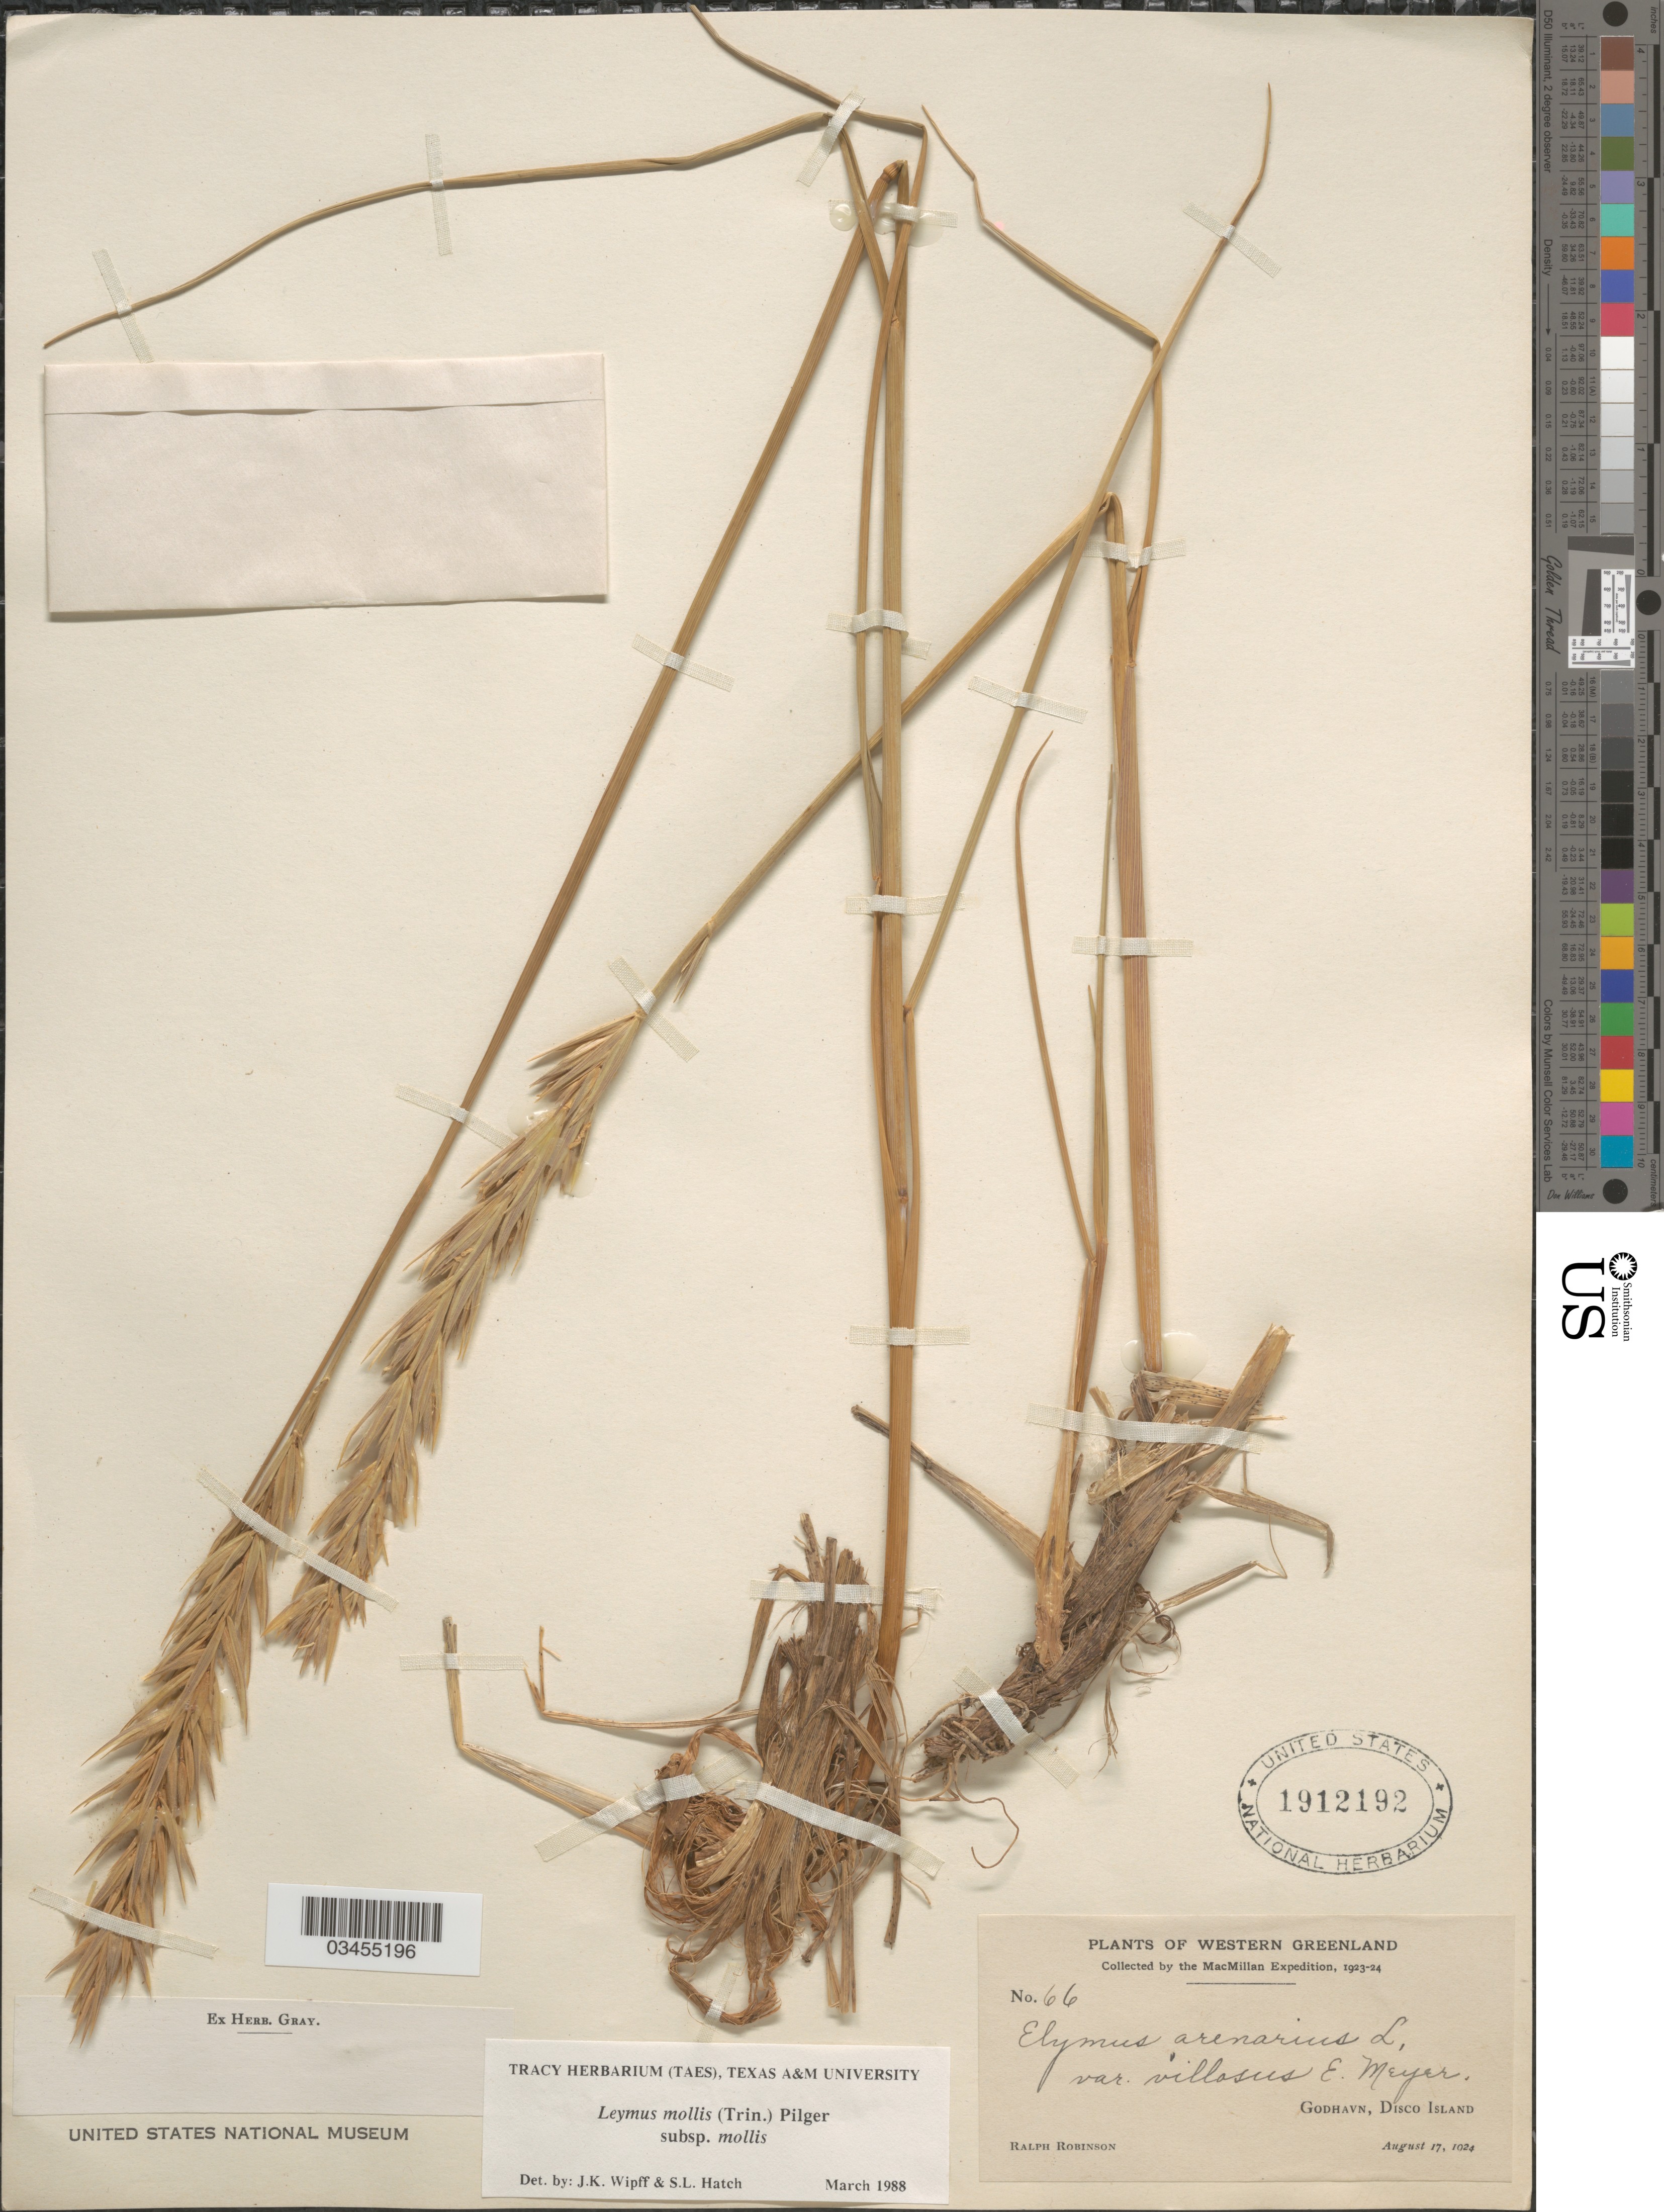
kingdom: Plantae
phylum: Tracheophyta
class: Liliopsida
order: Poales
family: Poaceae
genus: Leymus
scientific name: Leymus mollis subsp. mollis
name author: (Trin.) Pilg.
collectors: R. Robinson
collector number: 66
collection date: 1924-08-17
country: Greenland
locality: Western Greenland. The MacMillan Expedition, 1923-24. Godhavn, Disco Island.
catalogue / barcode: US 1912192